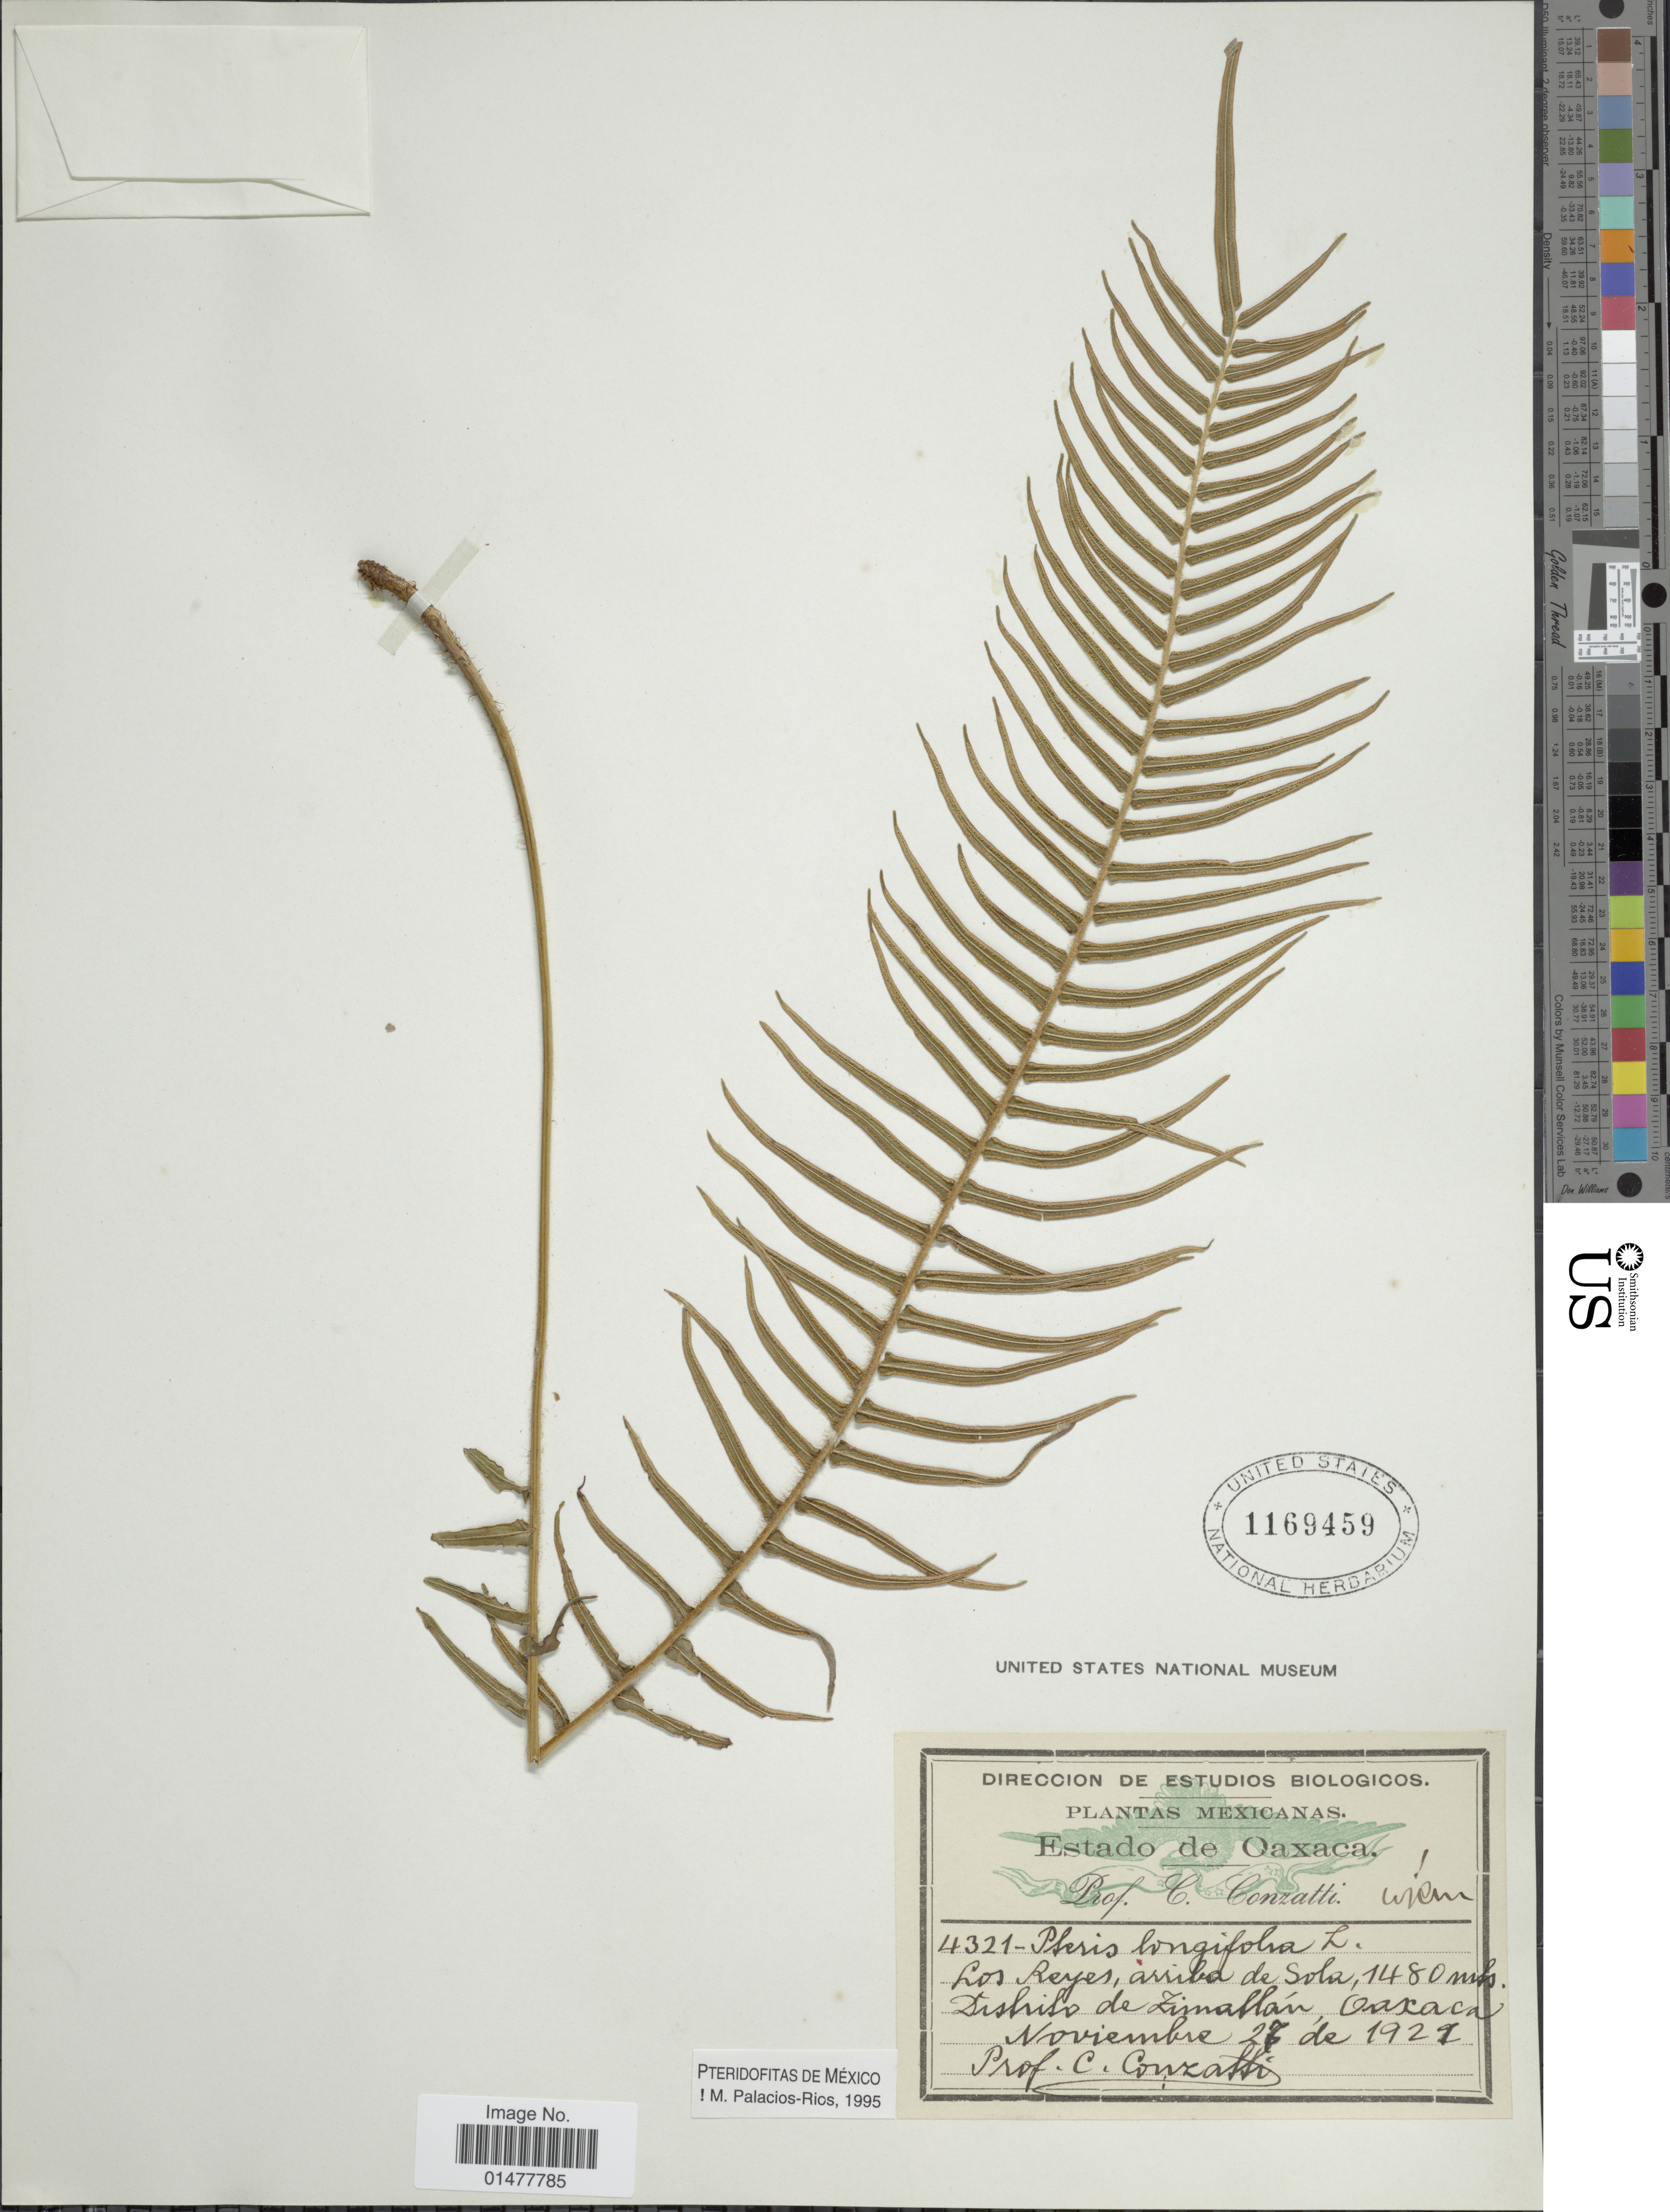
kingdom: Plantae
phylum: Tracheophyta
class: Polypodiopsida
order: Polypodiales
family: Pteridaceae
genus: Pteris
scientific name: Pteris longifolia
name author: L.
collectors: C. Conzatti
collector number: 4321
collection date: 1921-11-27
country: Mexico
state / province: Oaxaca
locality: Los Reyes, arriba de Sola. Distrito de Zimatlán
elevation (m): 1480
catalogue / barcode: US 1169459